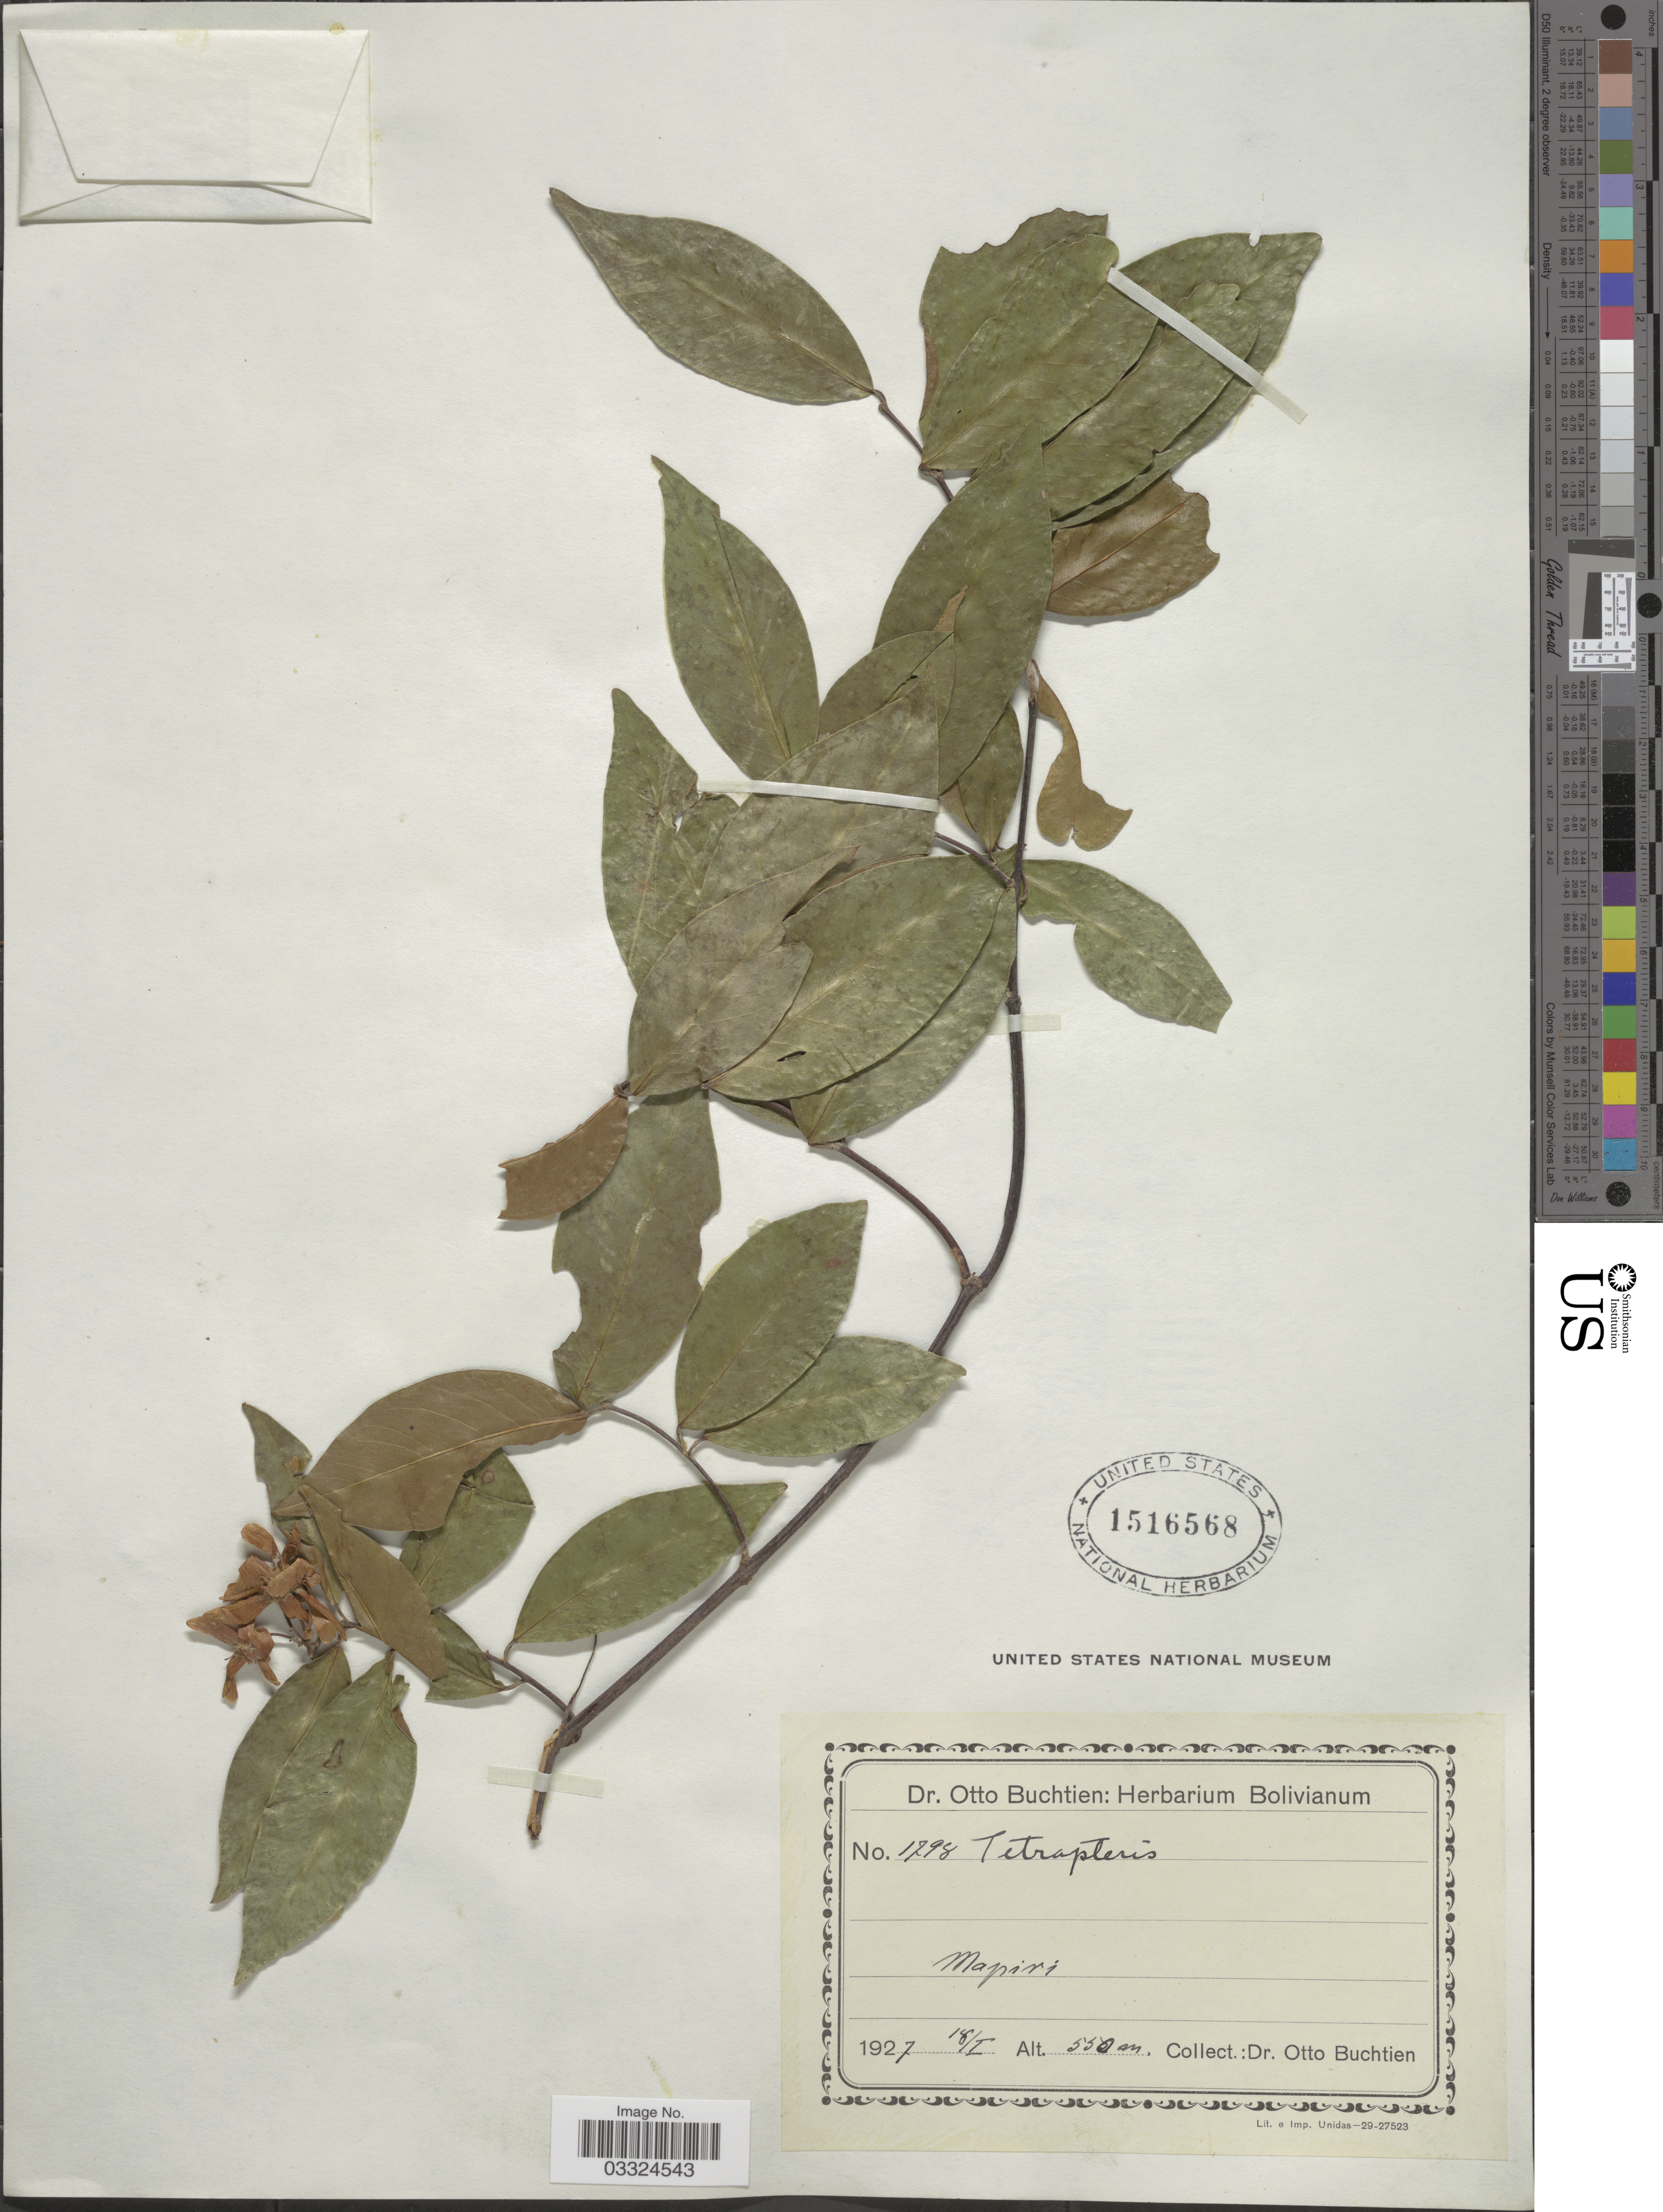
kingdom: Plantae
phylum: Tracheophyta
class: Magnoliopsida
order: Malpighiales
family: Malpighiaceae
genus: Tetrapterys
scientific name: Tetrapterys discolor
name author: (G. Mey.) DC.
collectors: O. Buchtien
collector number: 1798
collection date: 1927-01-18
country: Bolivia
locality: Mapiri.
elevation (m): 550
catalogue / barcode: US 1516568